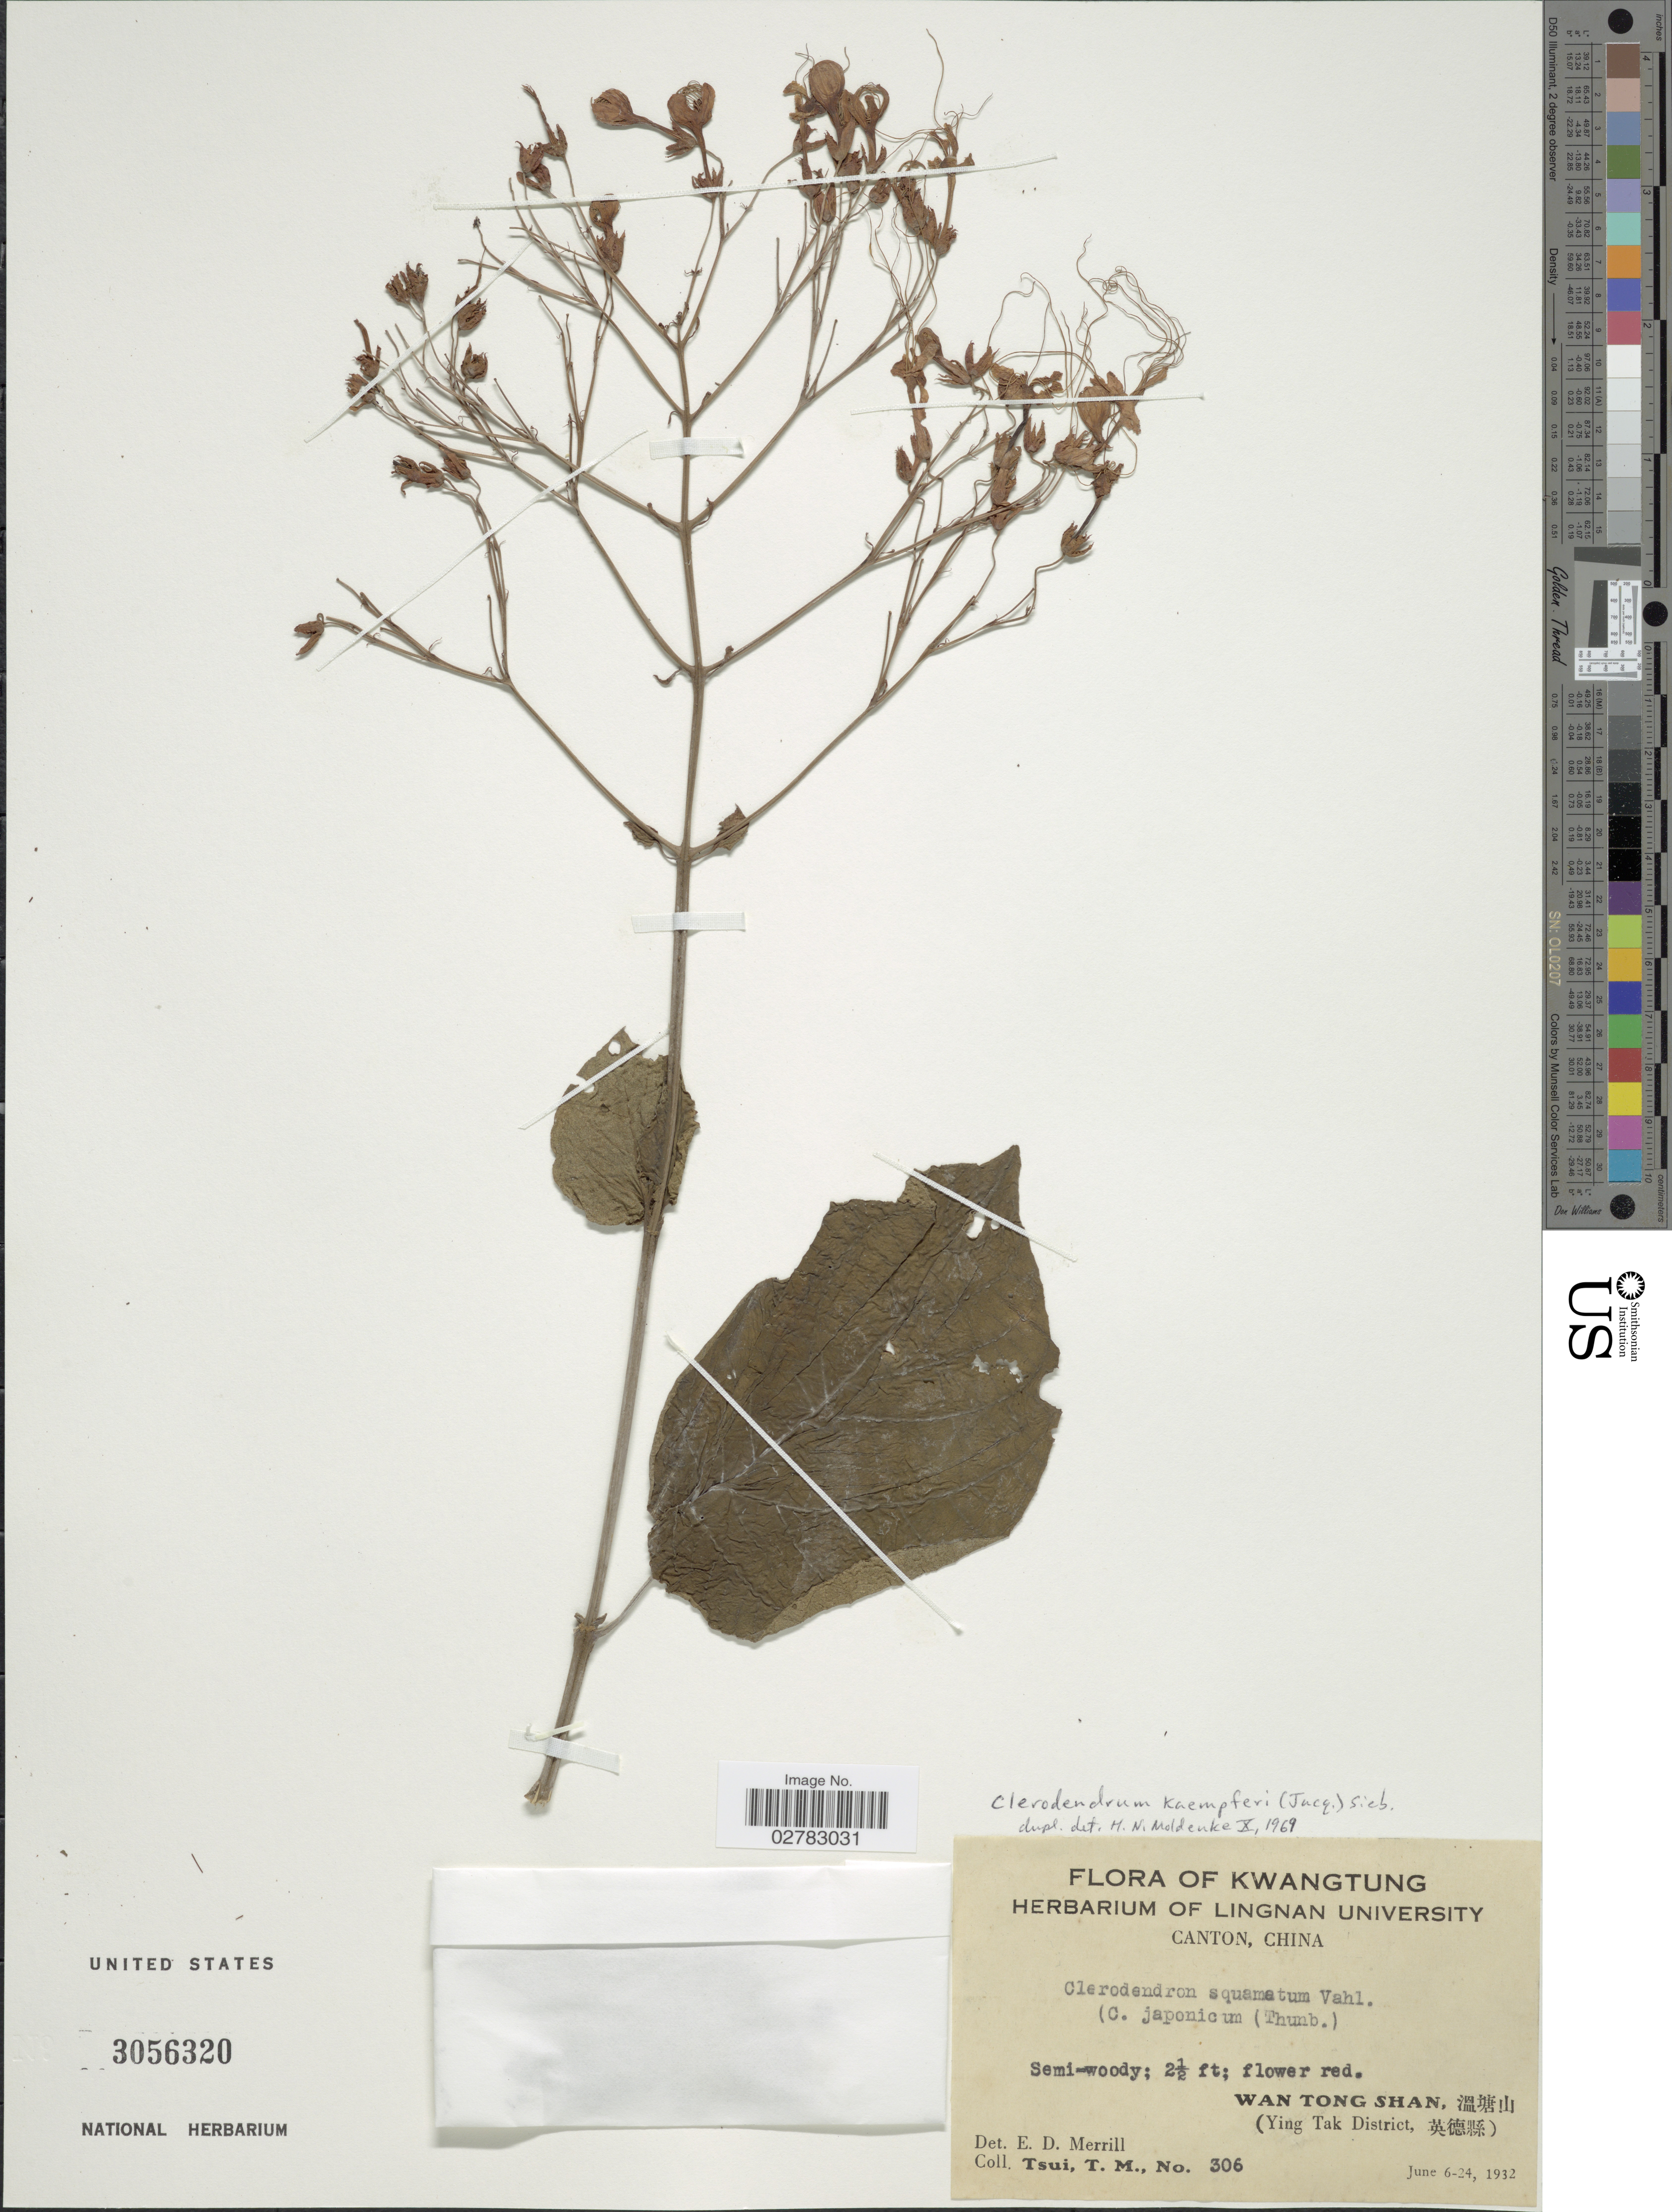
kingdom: Plantae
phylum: Tracheophyta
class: Magnoliopsida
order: Lamiales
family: Lamiaceae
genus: Clerodendrum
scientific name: Clerodendrum kaempferi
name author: (Jacq.) Siebold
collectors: T. Tsui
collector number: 306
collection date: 1932-06-06/1932-06-24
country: China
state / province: Guangdong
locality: Kwangtung. Canton. Wan Tong Shan, X. (Ying Tak District X).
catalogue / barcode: US 3056320